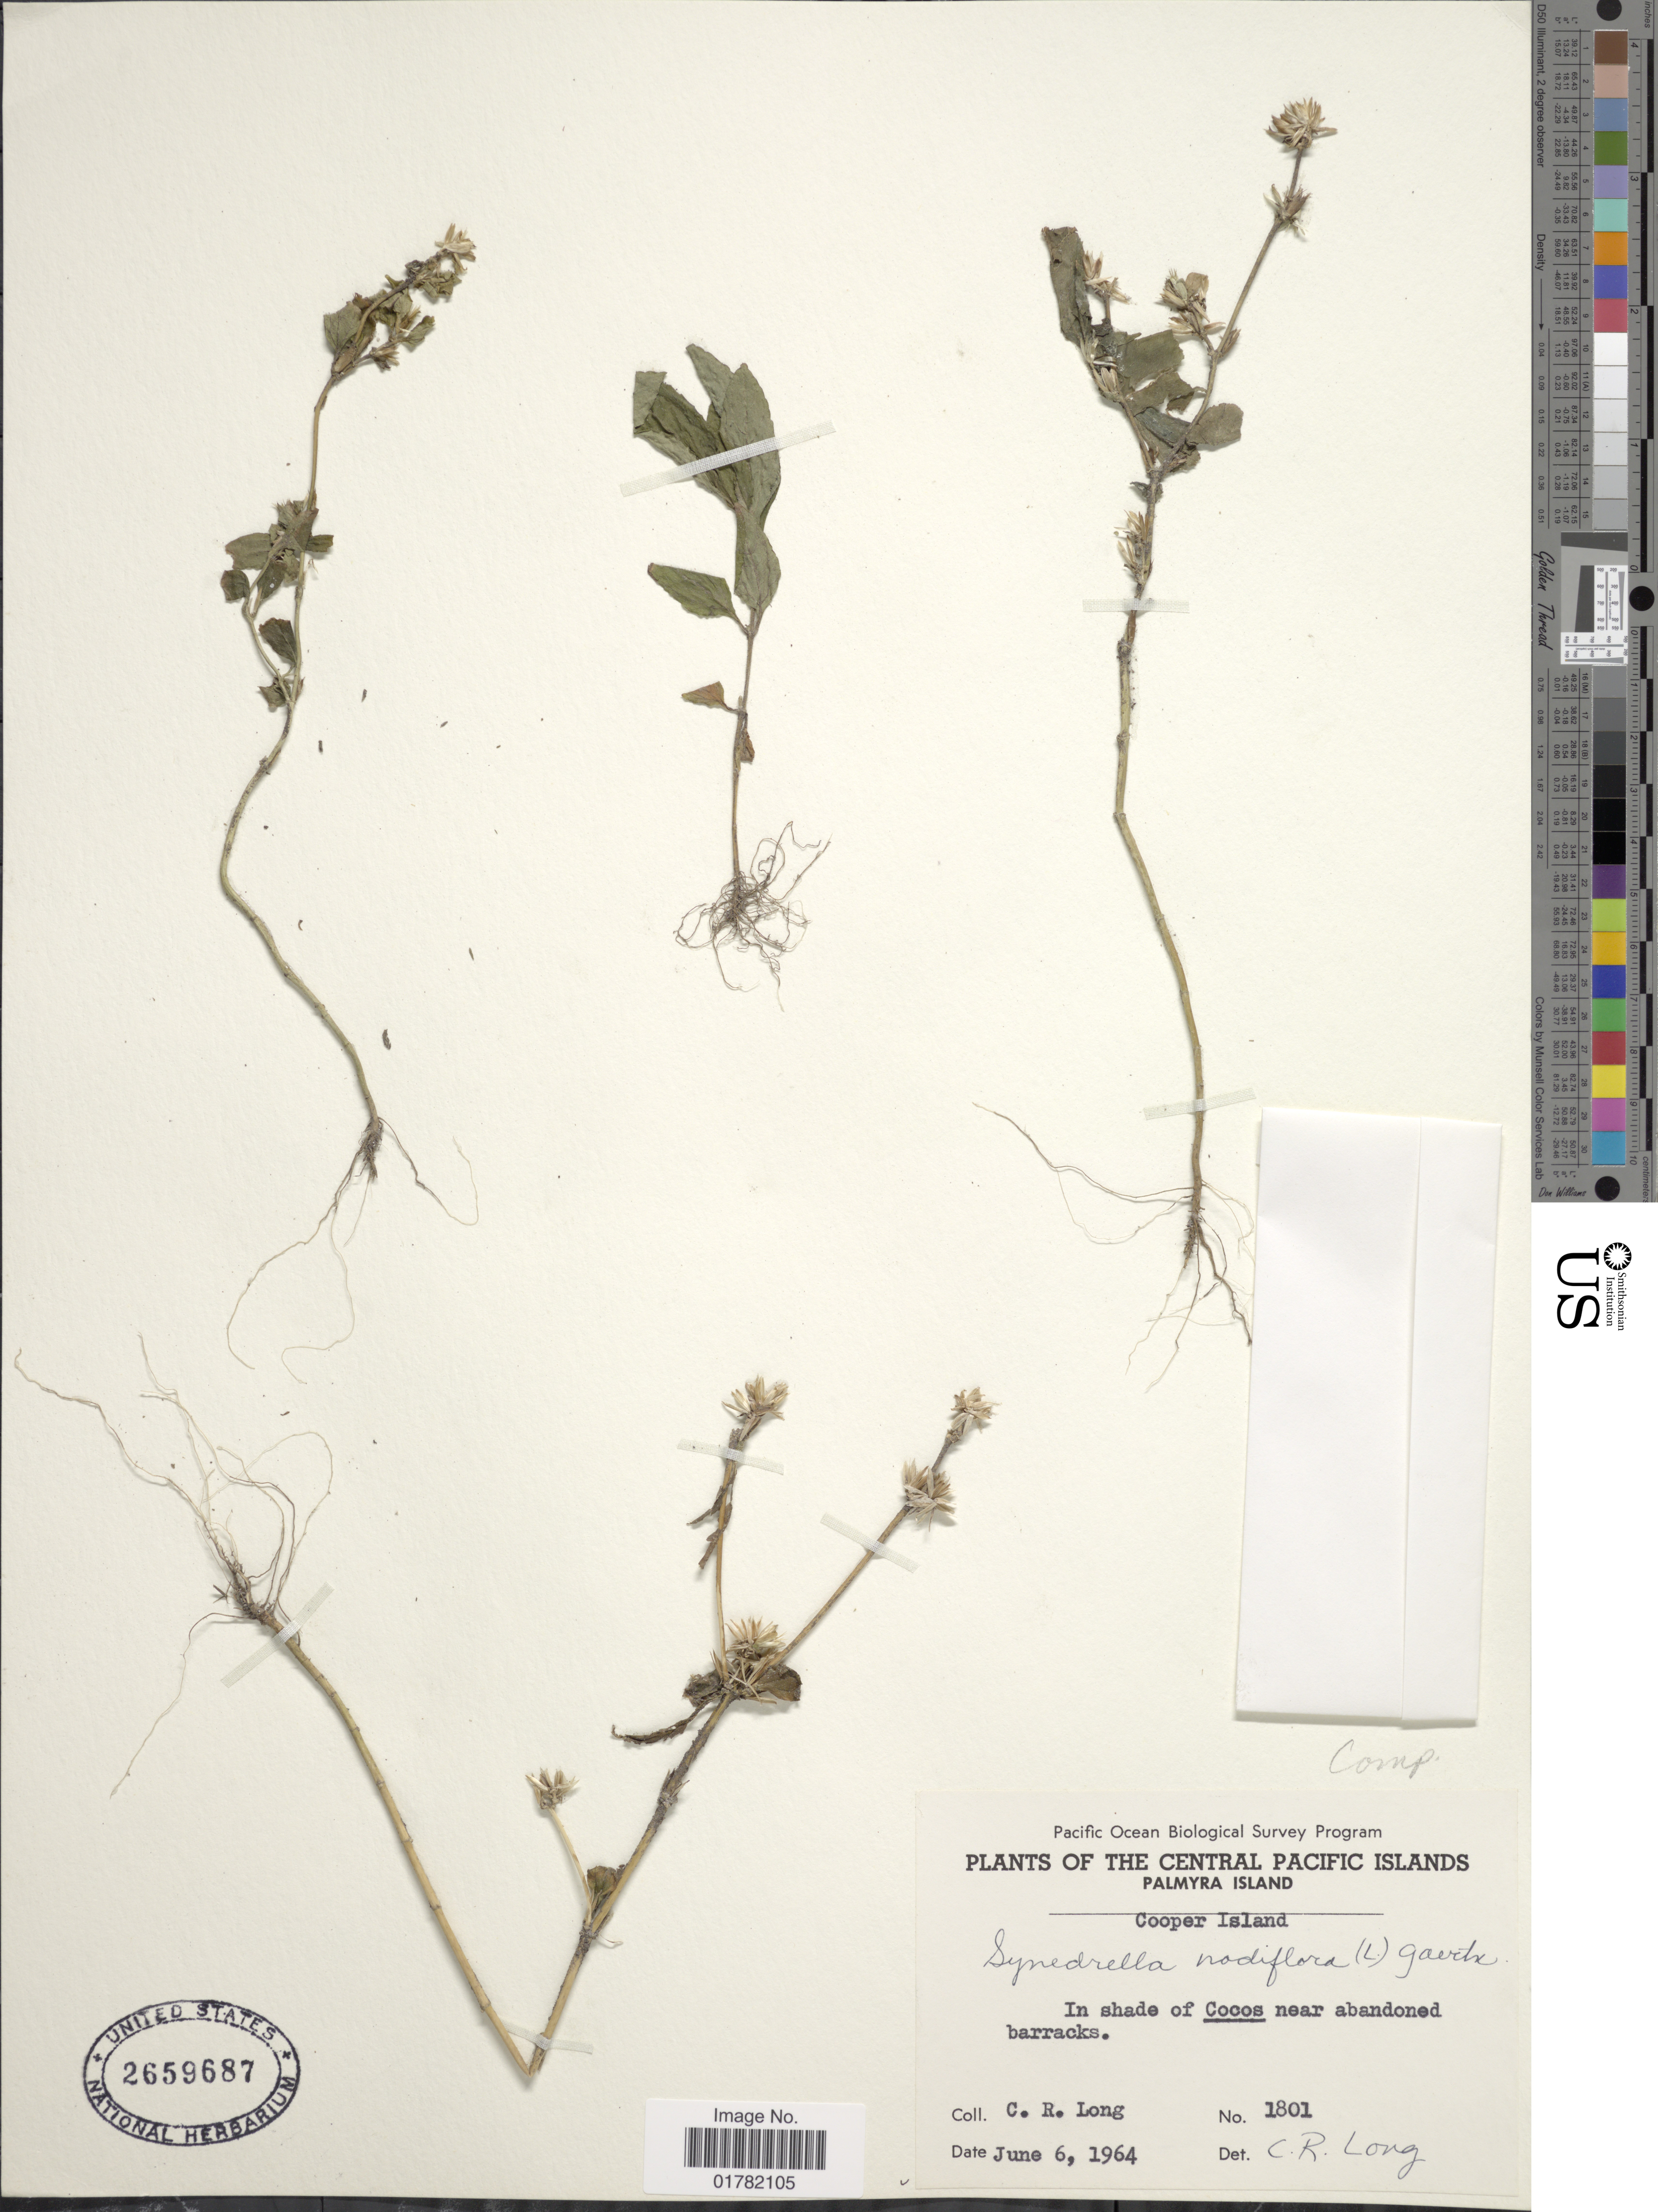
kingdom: Plantae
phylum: Tracheophyta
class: Magnoliopsida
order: Asterales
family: Asteraceae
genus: Synedrella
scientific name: Synedrella nodiflora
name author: (L.) Gaertn.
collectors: C. R. Long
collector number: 1801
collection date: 1964-06-06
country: U.S. Administered Pacific Islands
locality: The Central Pacific Islands, Palmyra Island, Cooper Island, In shade of Cocos near abandoned barracks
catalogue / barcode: US 2659687